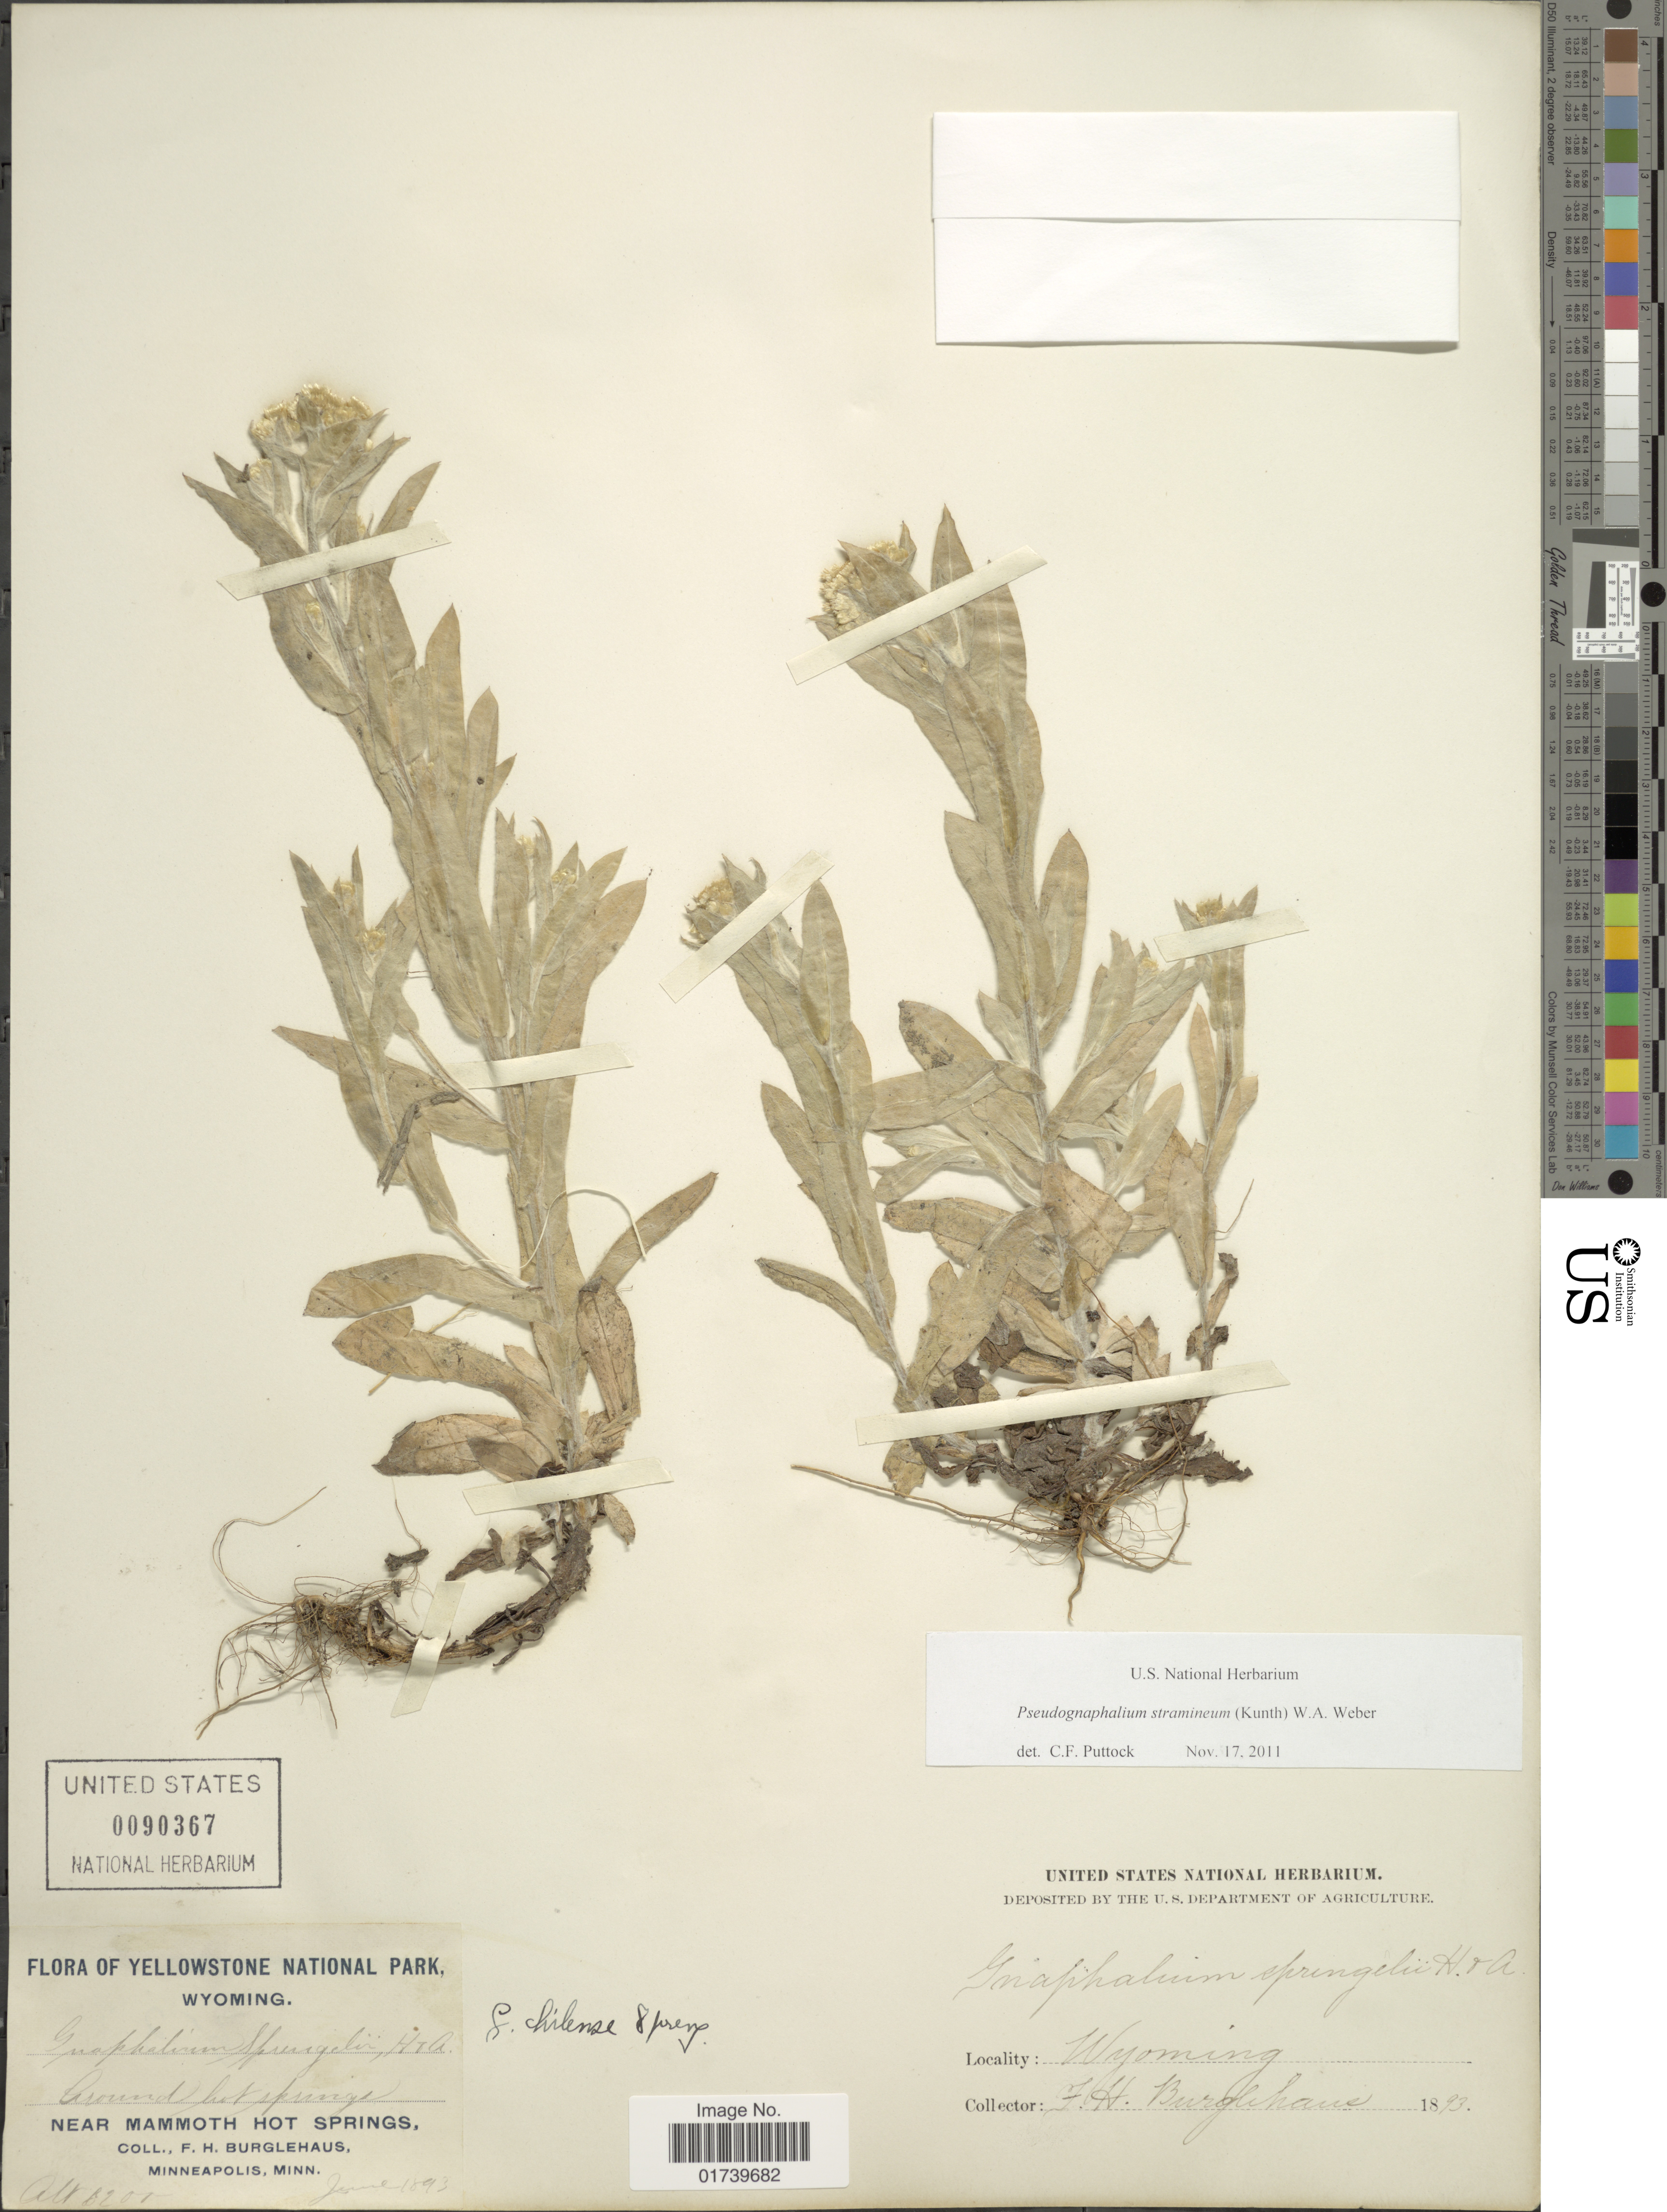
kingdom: Plantae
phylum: Tracheophyta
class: Magnoliopsida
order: Asterales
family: Asteraceae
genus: Pseudognaphalium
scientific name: Pseudognaphalium stramineum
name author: (Kunth) Anderb.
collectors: F. Burglehaus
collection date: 1893-06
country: United States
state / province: Wyoming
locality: Yellowstone National Park. Near Mammoth Hot Springs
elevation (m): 610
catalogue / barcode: US 90367